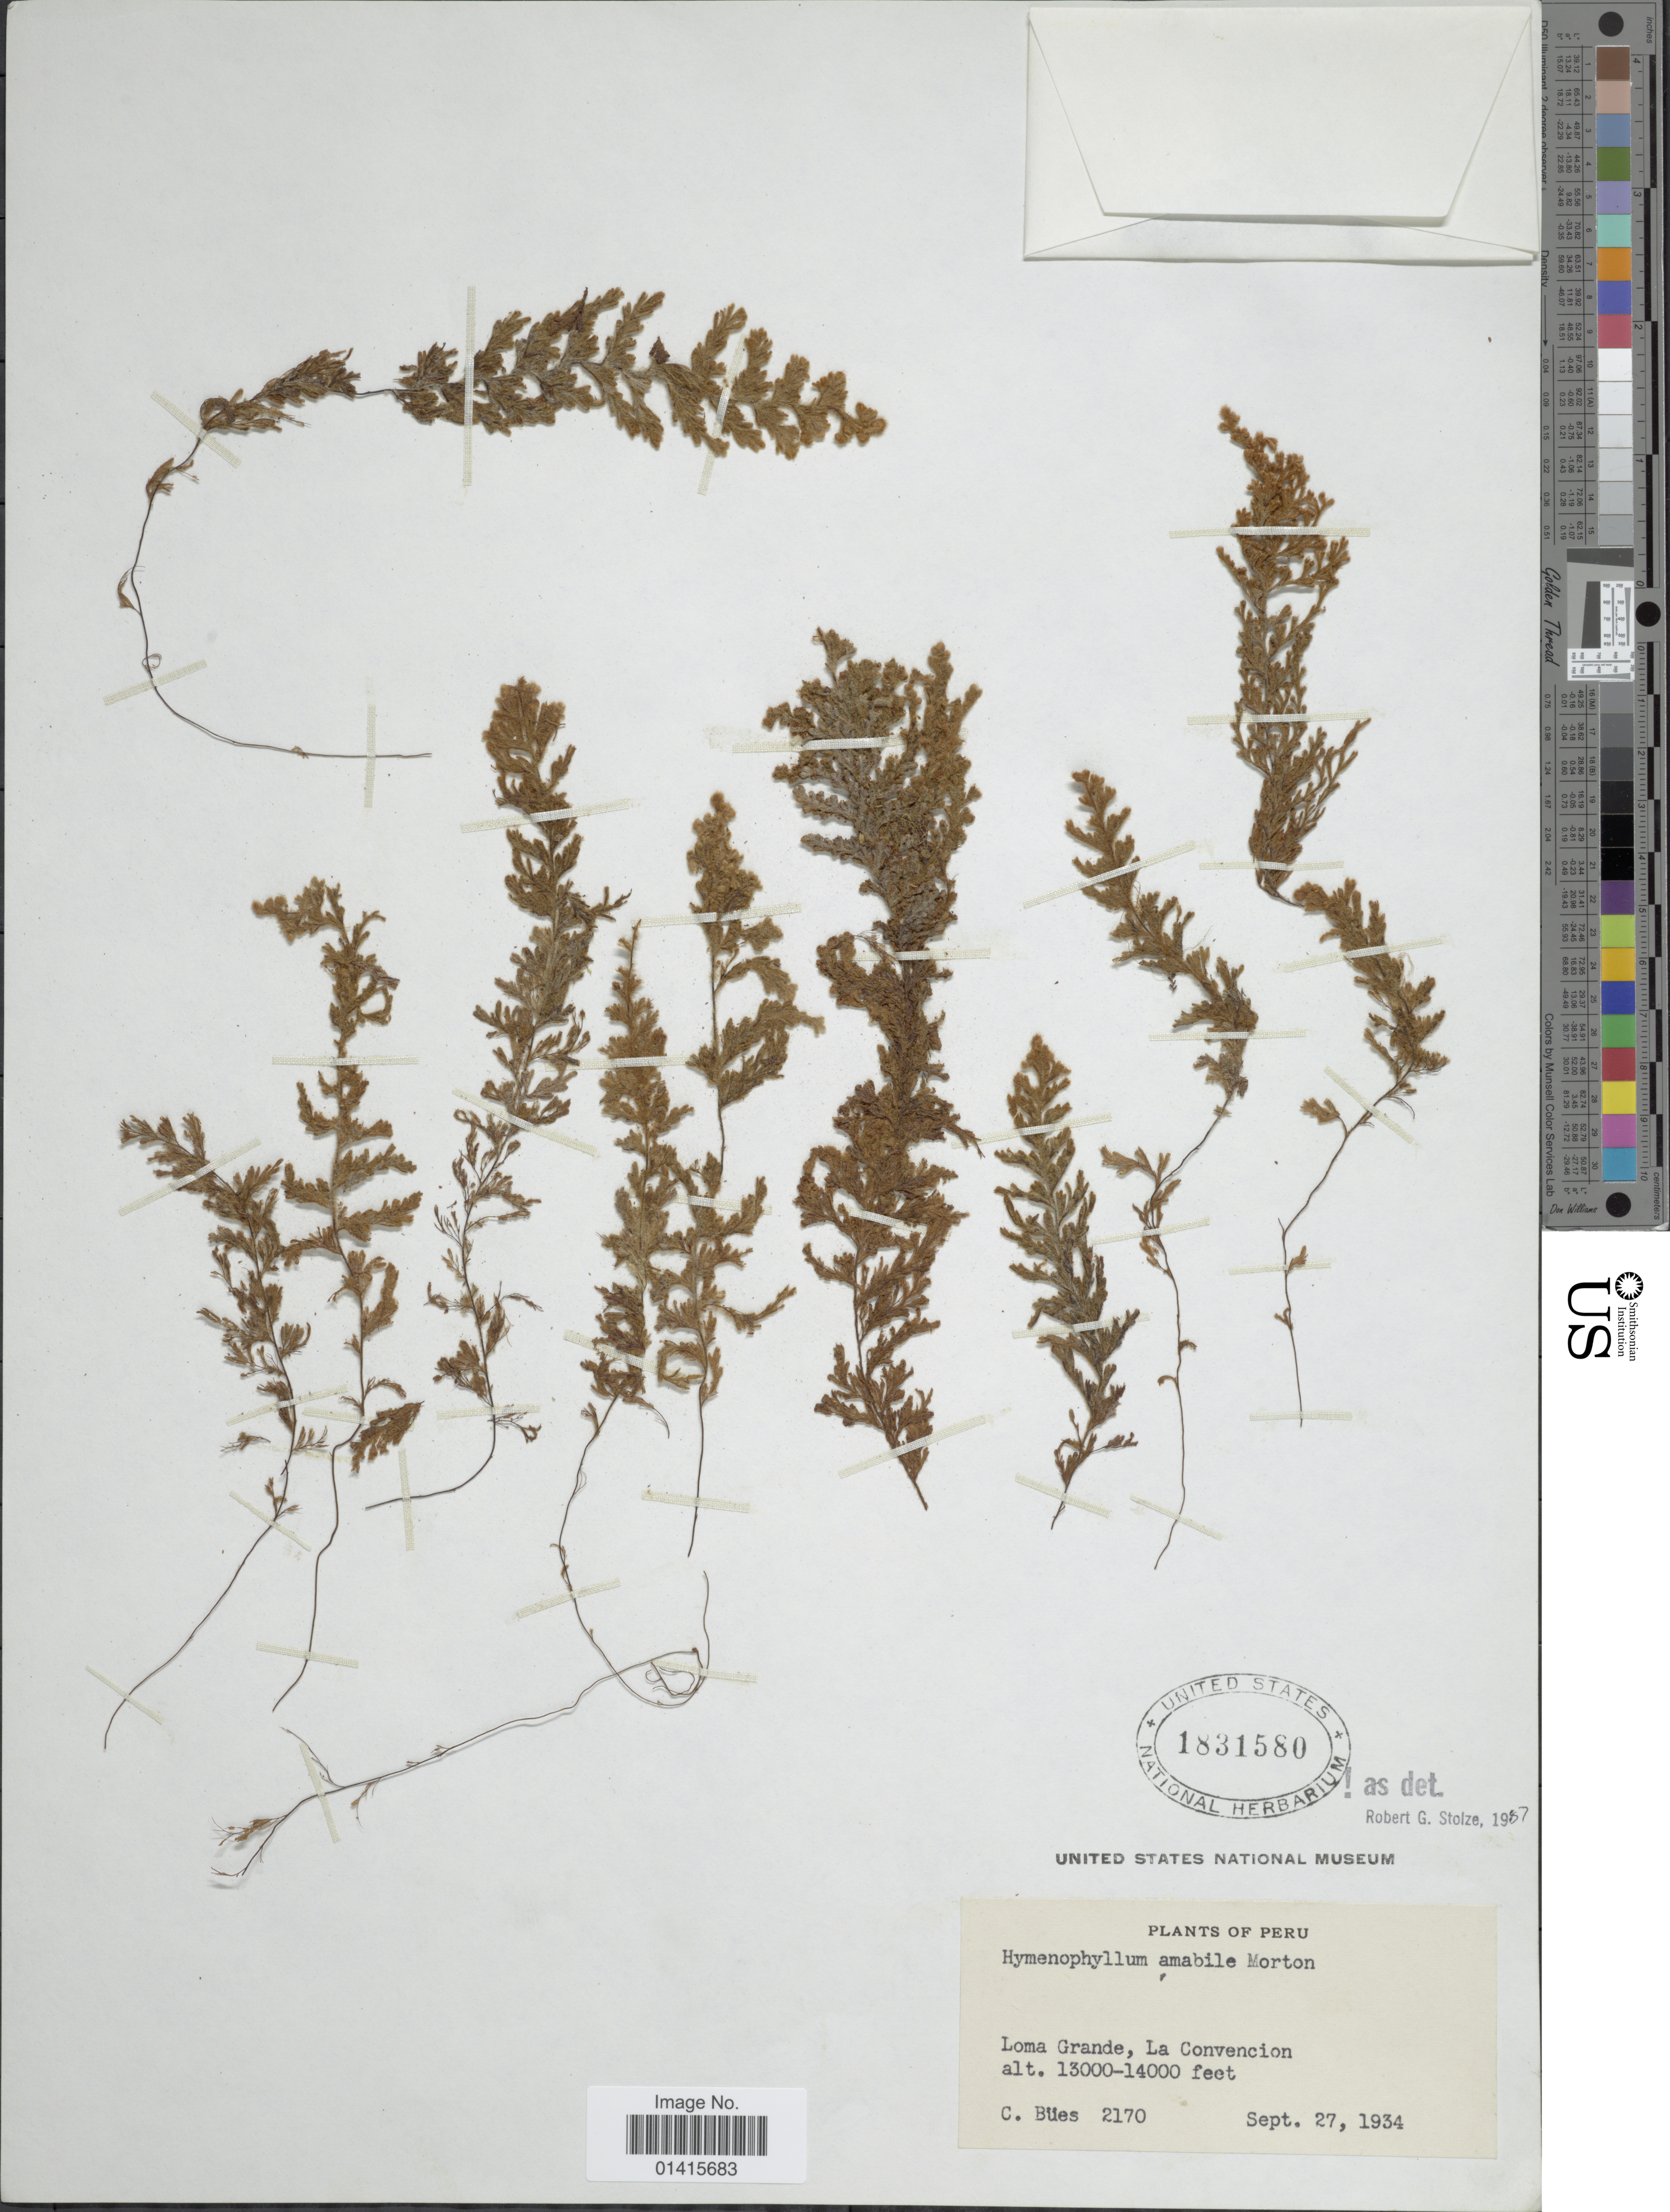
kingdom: Plantae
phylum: Tracheophyta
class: Polypodiopsida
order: Hymenophyllales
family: Hymenophyllaceae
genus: Hymenophyllum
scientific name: Hymenophyllum amabile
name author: C.V. Morton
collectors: C. Bues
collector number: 2170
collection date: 1934-09-27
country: Peru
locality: Loma Grande, La Convencion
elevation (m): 3962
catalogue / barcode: US 1831580